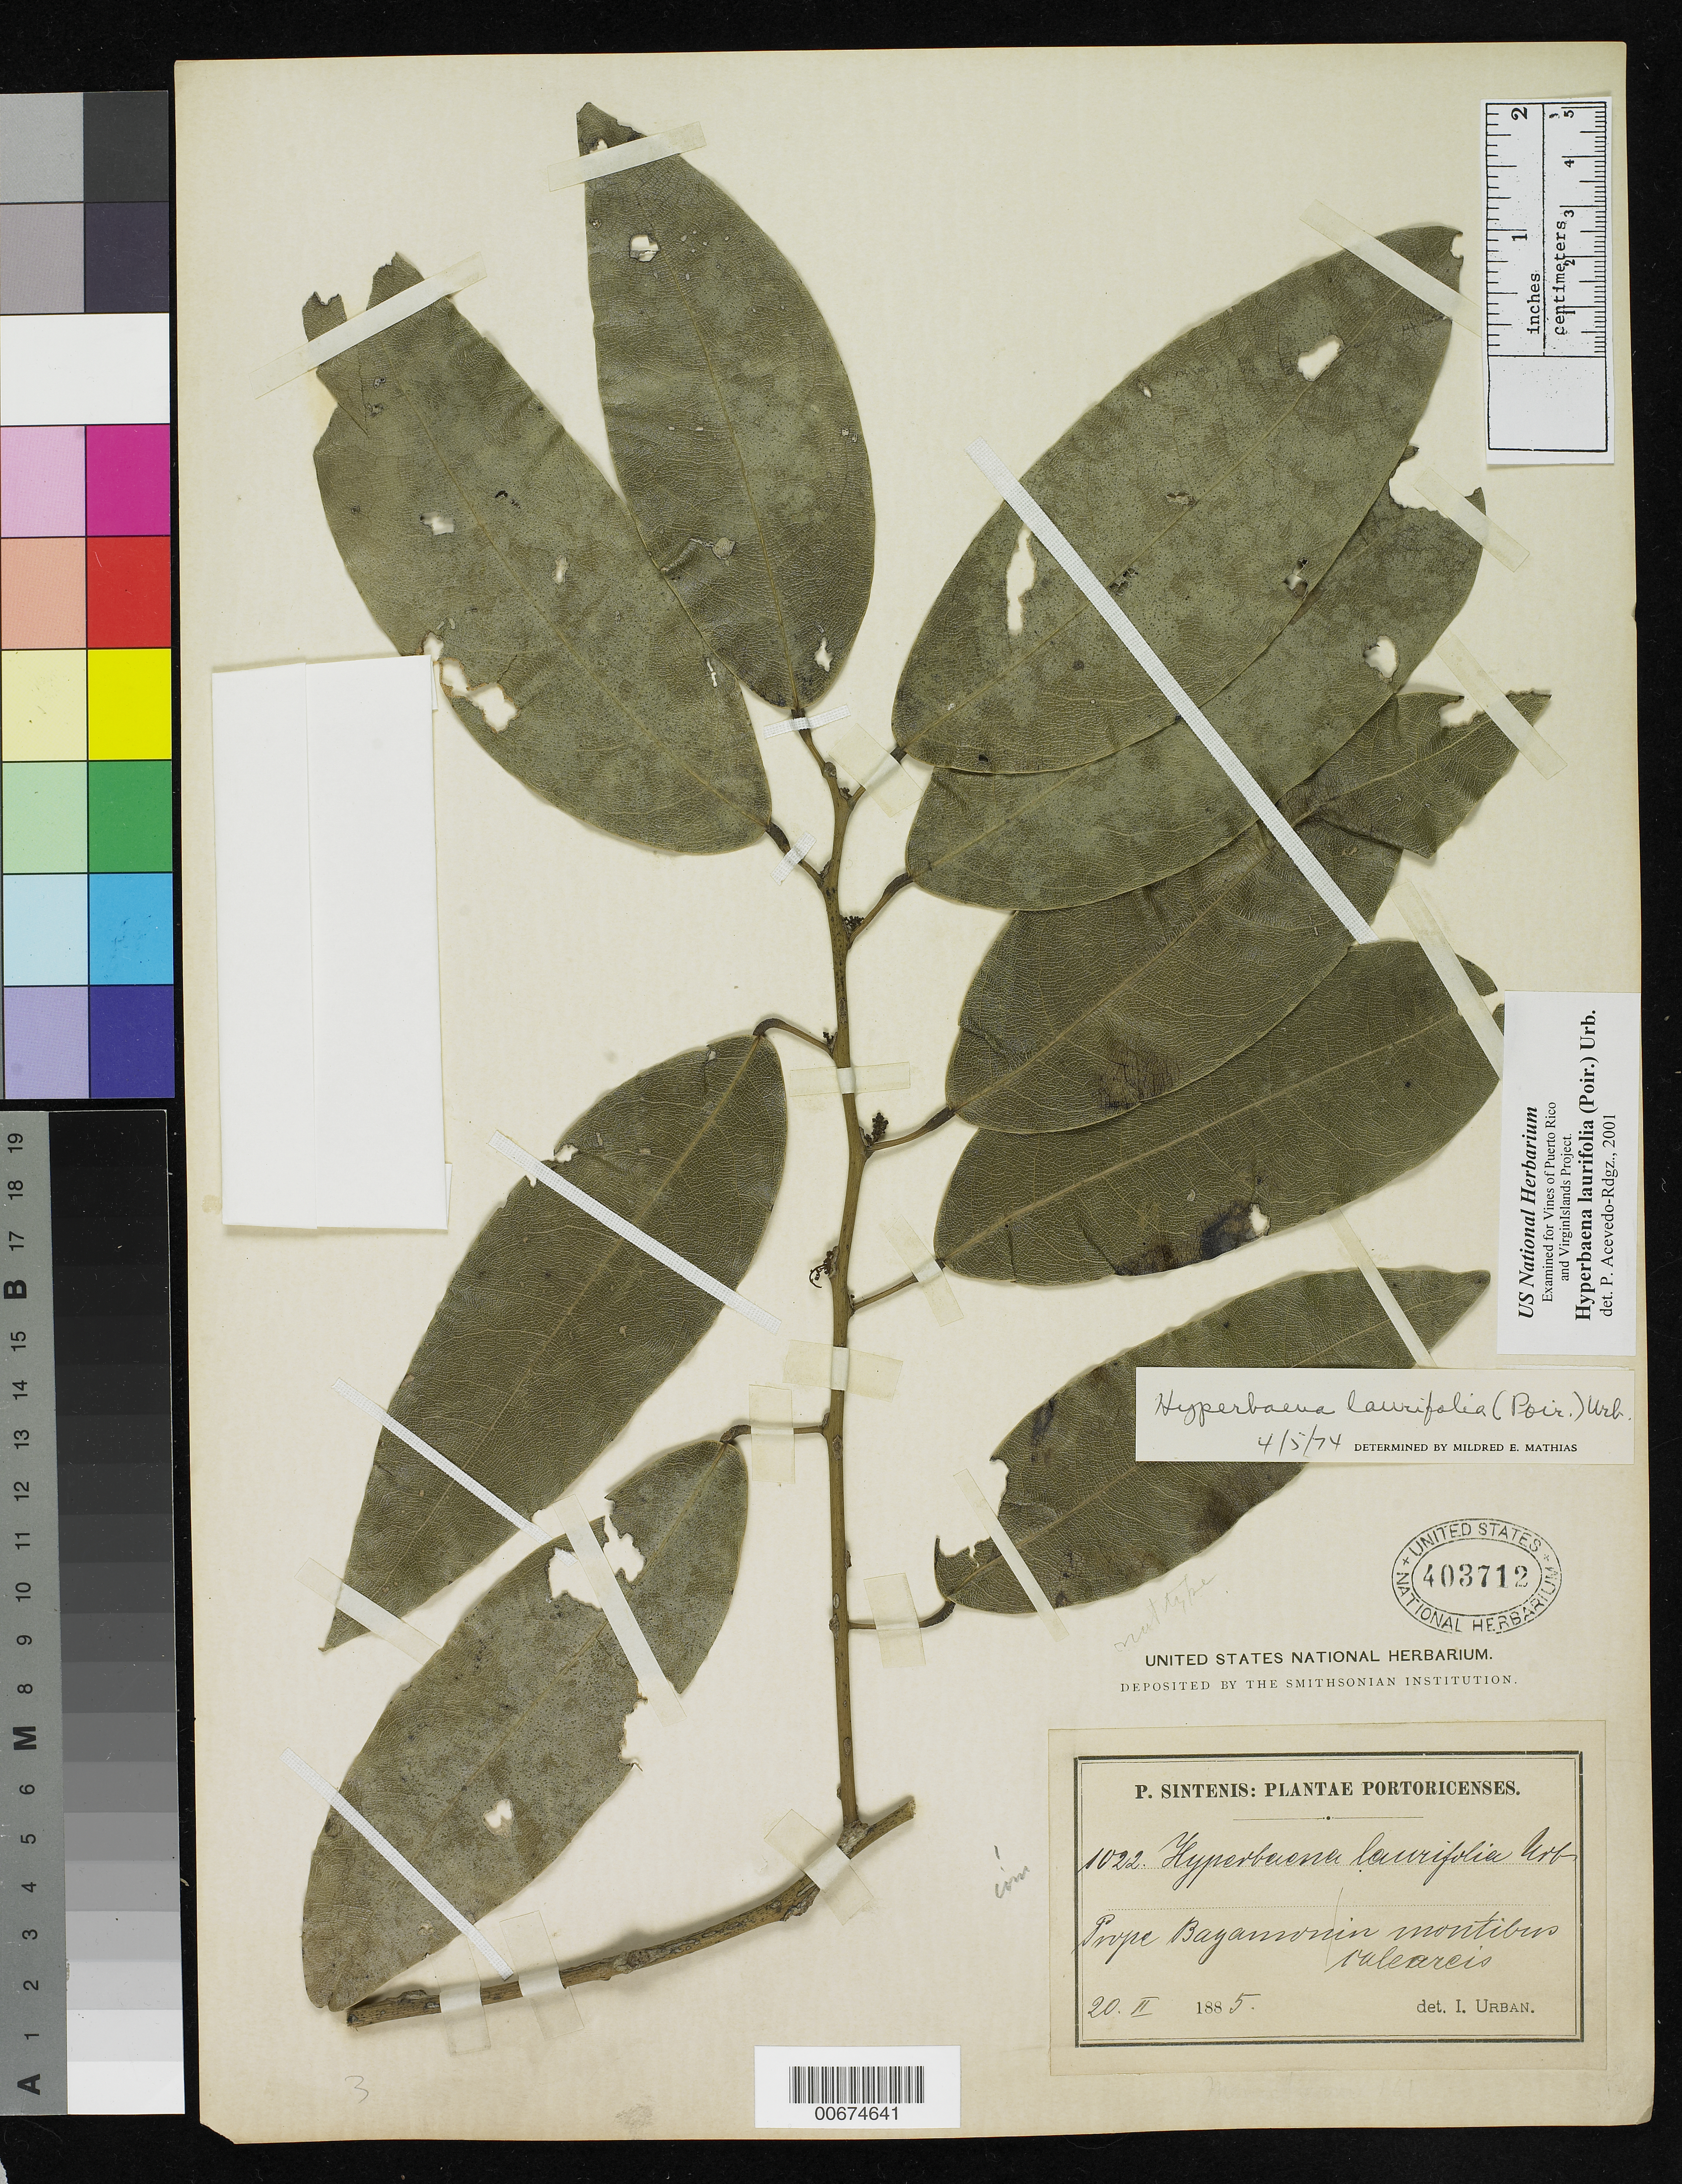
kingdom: Plantae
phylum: Tracheophyta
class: Magnoliopsida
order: Ranunculales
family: Menispermaceae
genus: Hyperbaena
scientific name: Hyperbaena laurifolia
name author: (Poir.) Urb.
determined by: Acevedo-Rodríguez, P., (BOT), Smithsonian Institution - National Museum of Natural History (UNITED STATES)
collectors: P. Sintenis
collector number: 1022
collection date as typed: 20 Feb 1885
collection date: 1885-02-20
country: Puerto Rico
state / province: Bayamón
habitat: in montibus calcareis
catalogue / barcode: US 403712